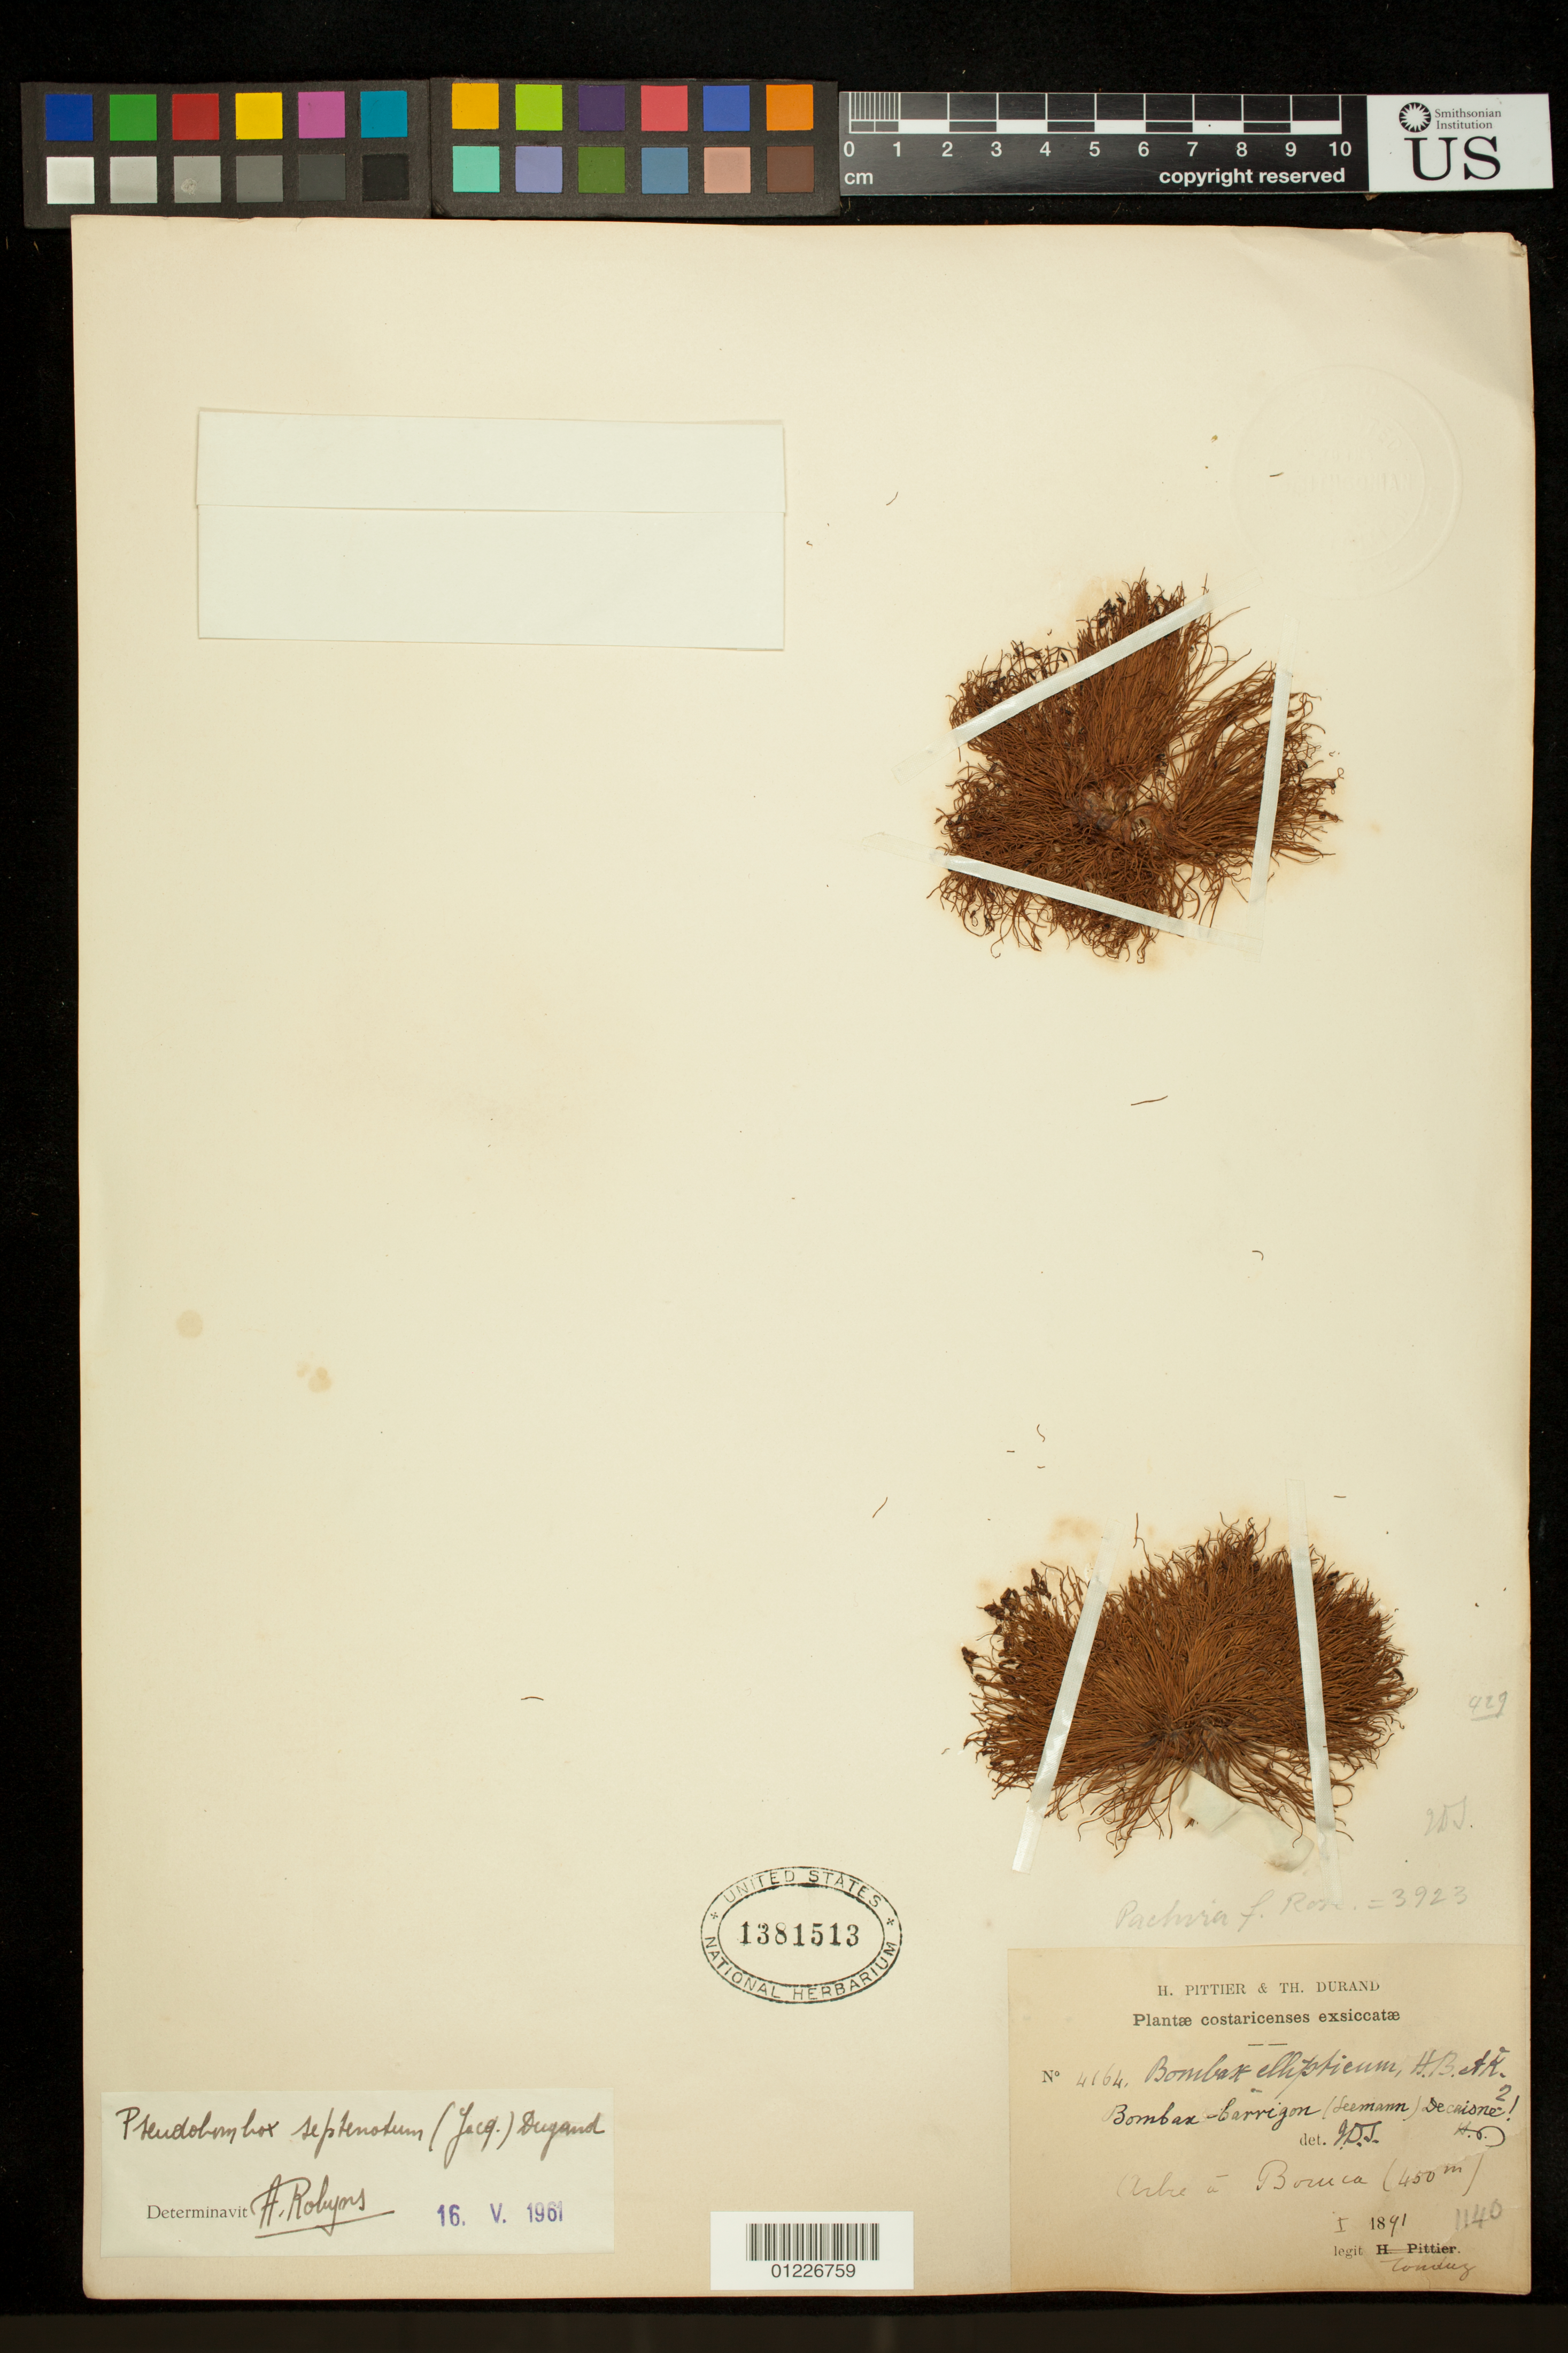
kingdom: Plantae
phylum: Tracheophyta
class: Magnoliopsida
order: Malvales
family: Malvaceae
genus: Pseudobombax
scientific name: Pseudobombax septenatum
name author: (Jacq.) Dugand G.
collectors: A. Tonduz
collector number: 4164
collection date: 1891-01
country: Costa Rica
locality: Boruca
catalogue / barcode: US 1381513